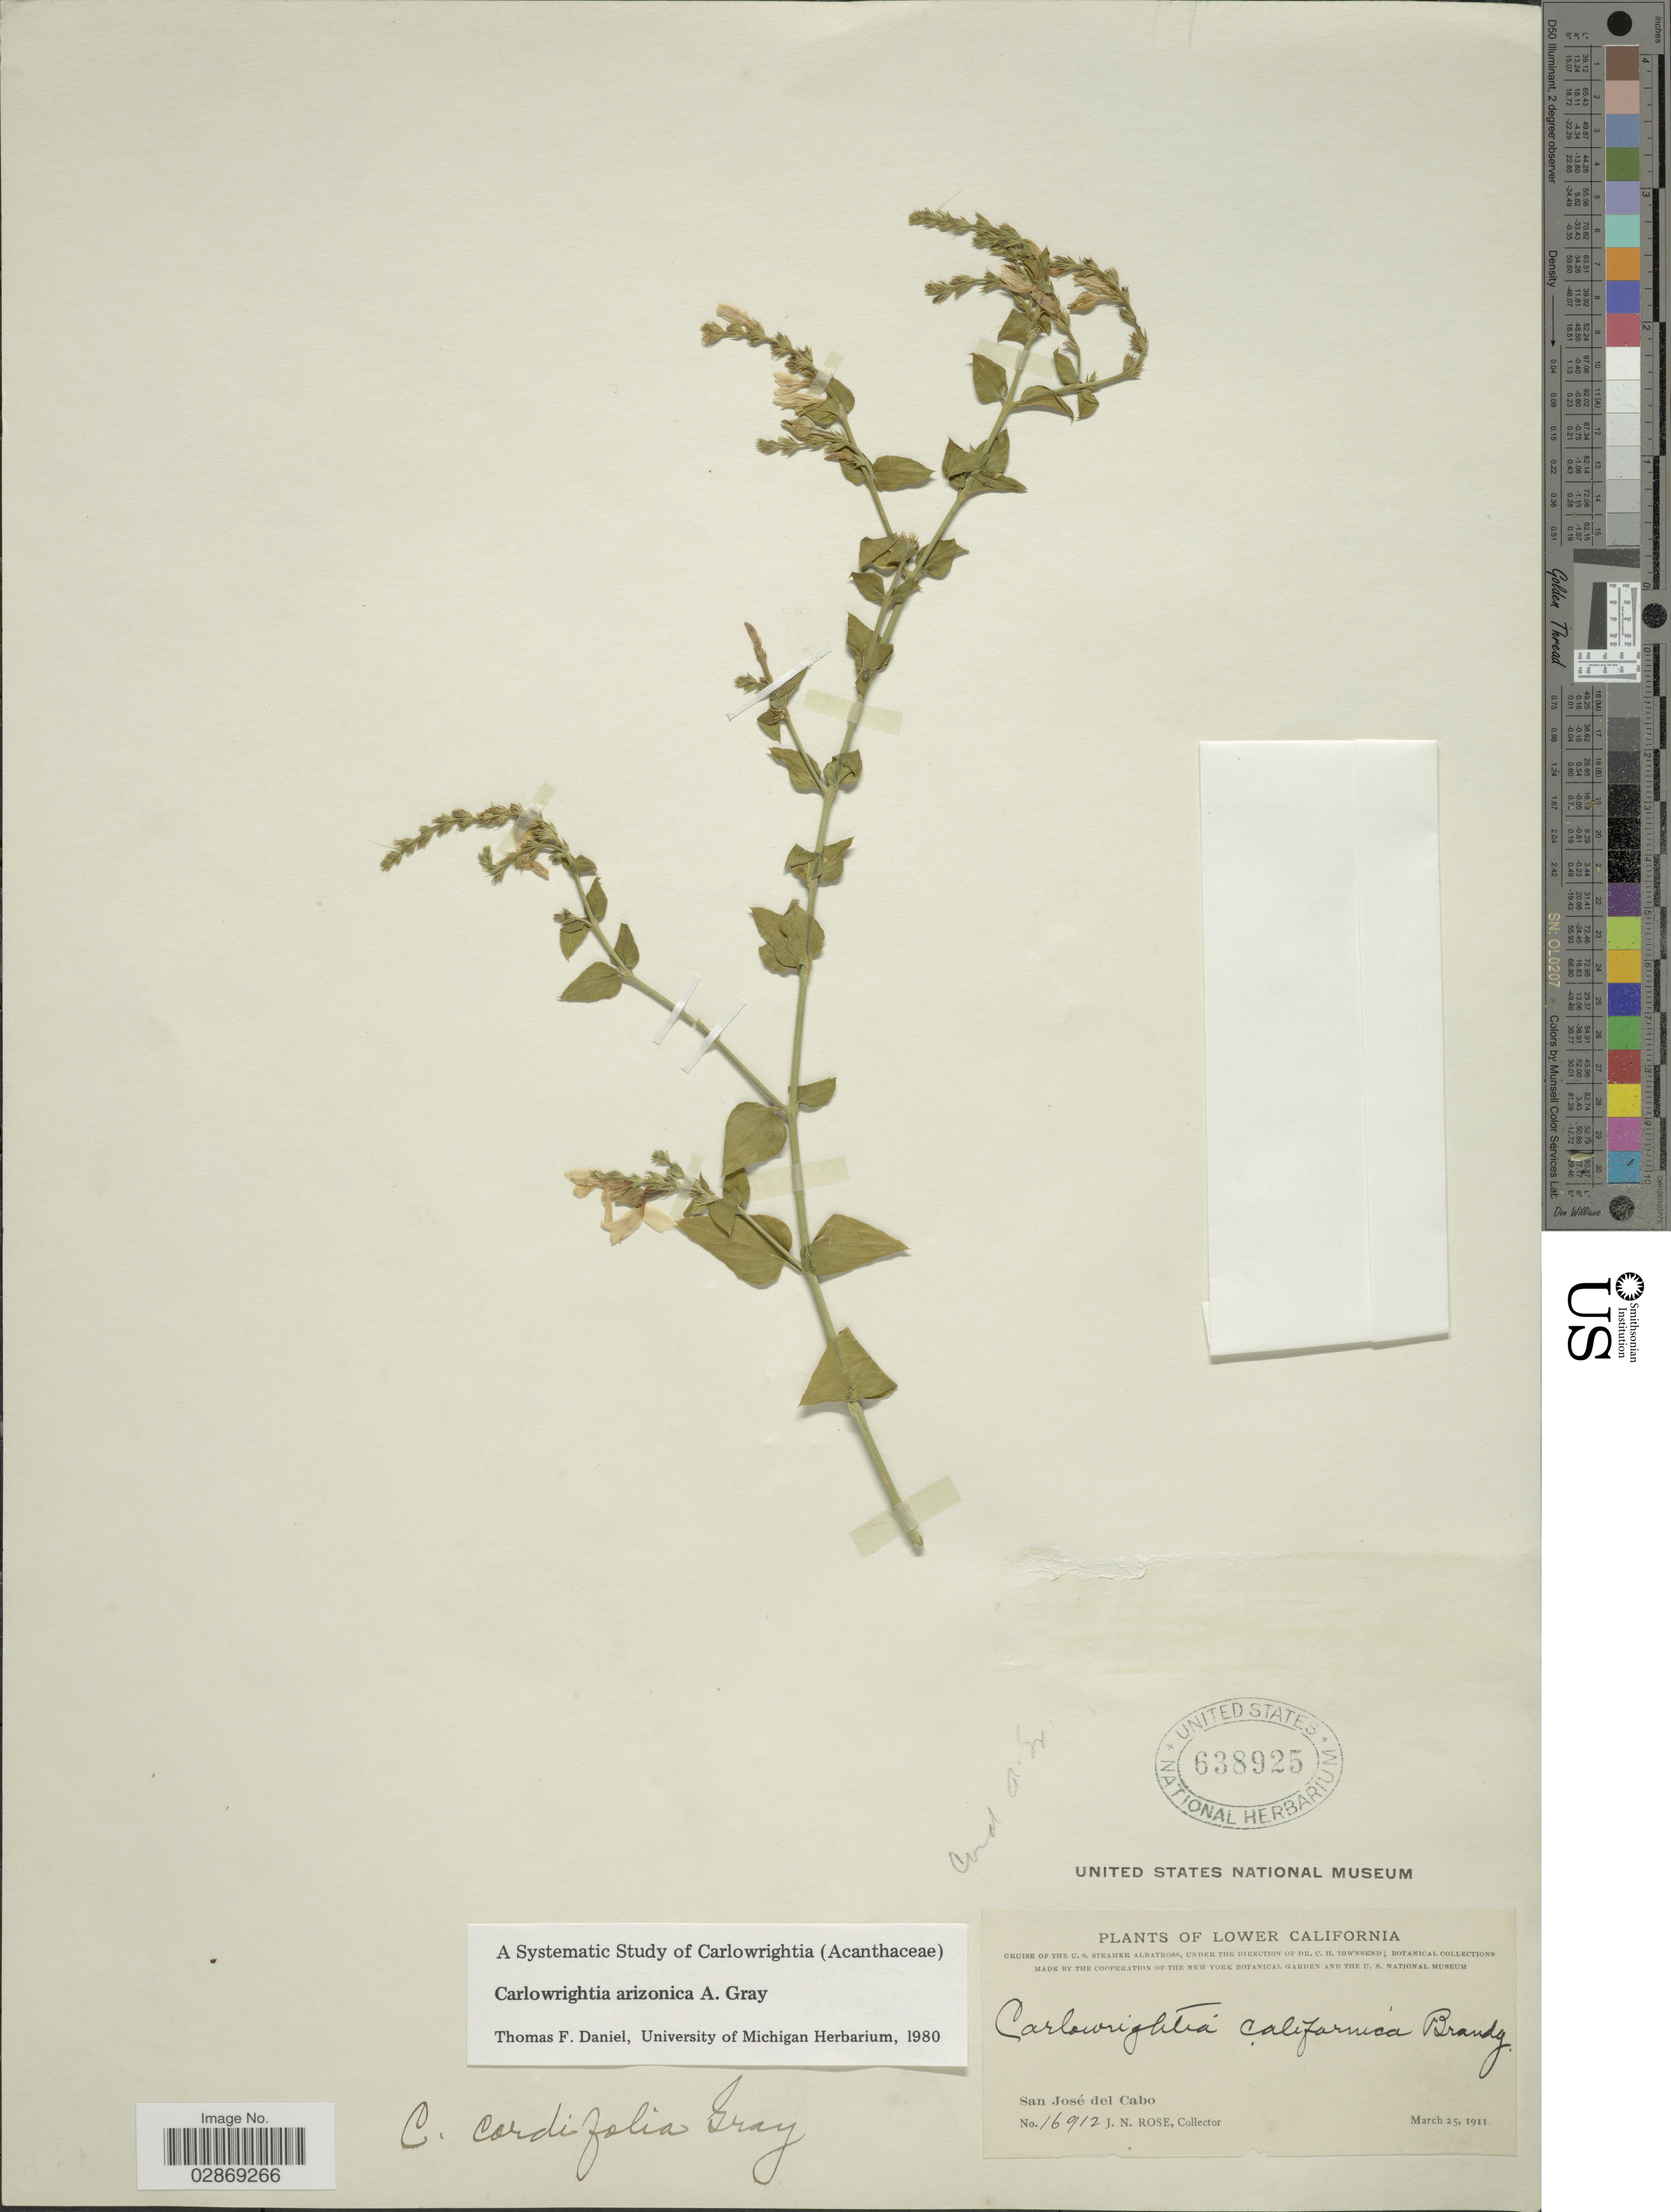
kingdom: Plantae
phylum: Tracheophyta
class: Magnoliopsida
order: Lamiales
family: Acanthaceae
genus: Carlowrightia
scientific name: Carlowrightia arizonica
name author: A. Gray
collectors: J. N. Rose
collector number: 16912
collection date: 1911-03-25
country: Mexico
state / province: Baja California Sur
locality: Lower California, San José del Cabo.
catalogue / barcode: US 638925